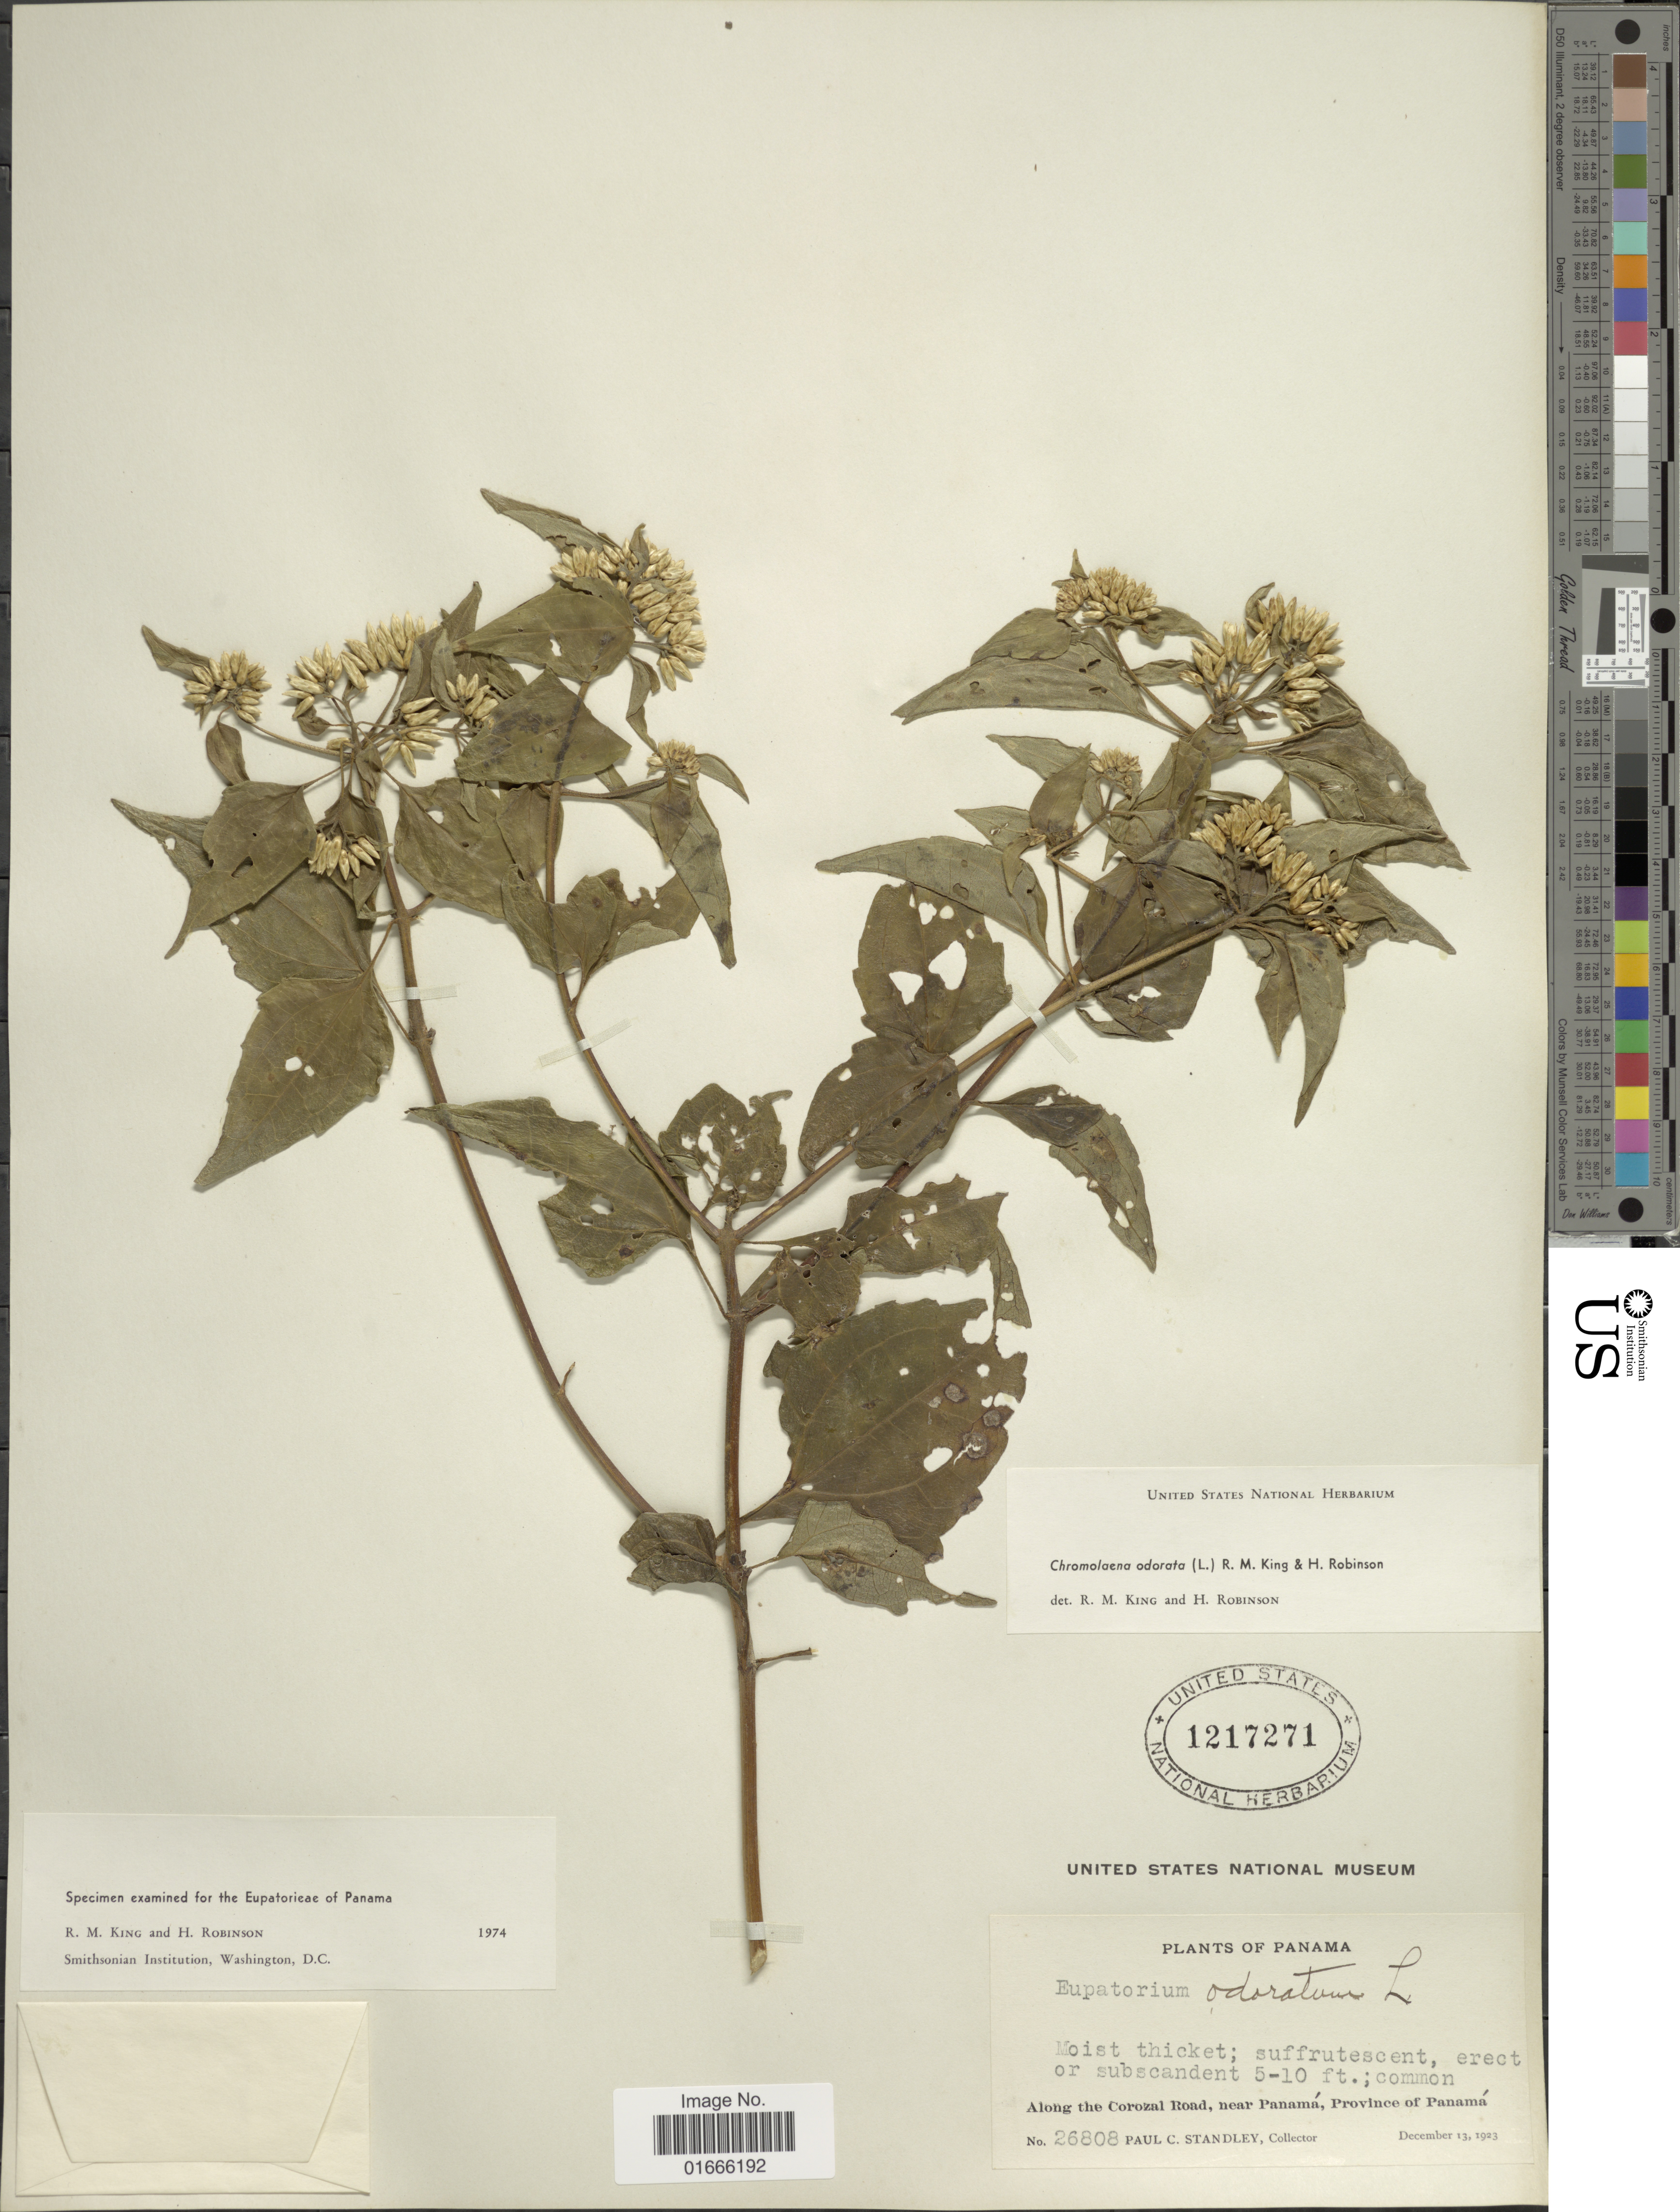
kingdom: Plantae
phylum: Tracheophyta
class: Magnoliopsida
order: Asterales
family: Asteraceae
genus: Chromolaena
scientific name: Chromolaena odorata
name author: (L.) R.M. King & H. Rob.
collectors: P. C. Standley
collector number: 26808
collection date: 1923-12-13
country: Panama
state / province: Panamá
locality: Along the Corozal Road, near Panama, Province of Panama.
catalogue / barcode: US 1217271